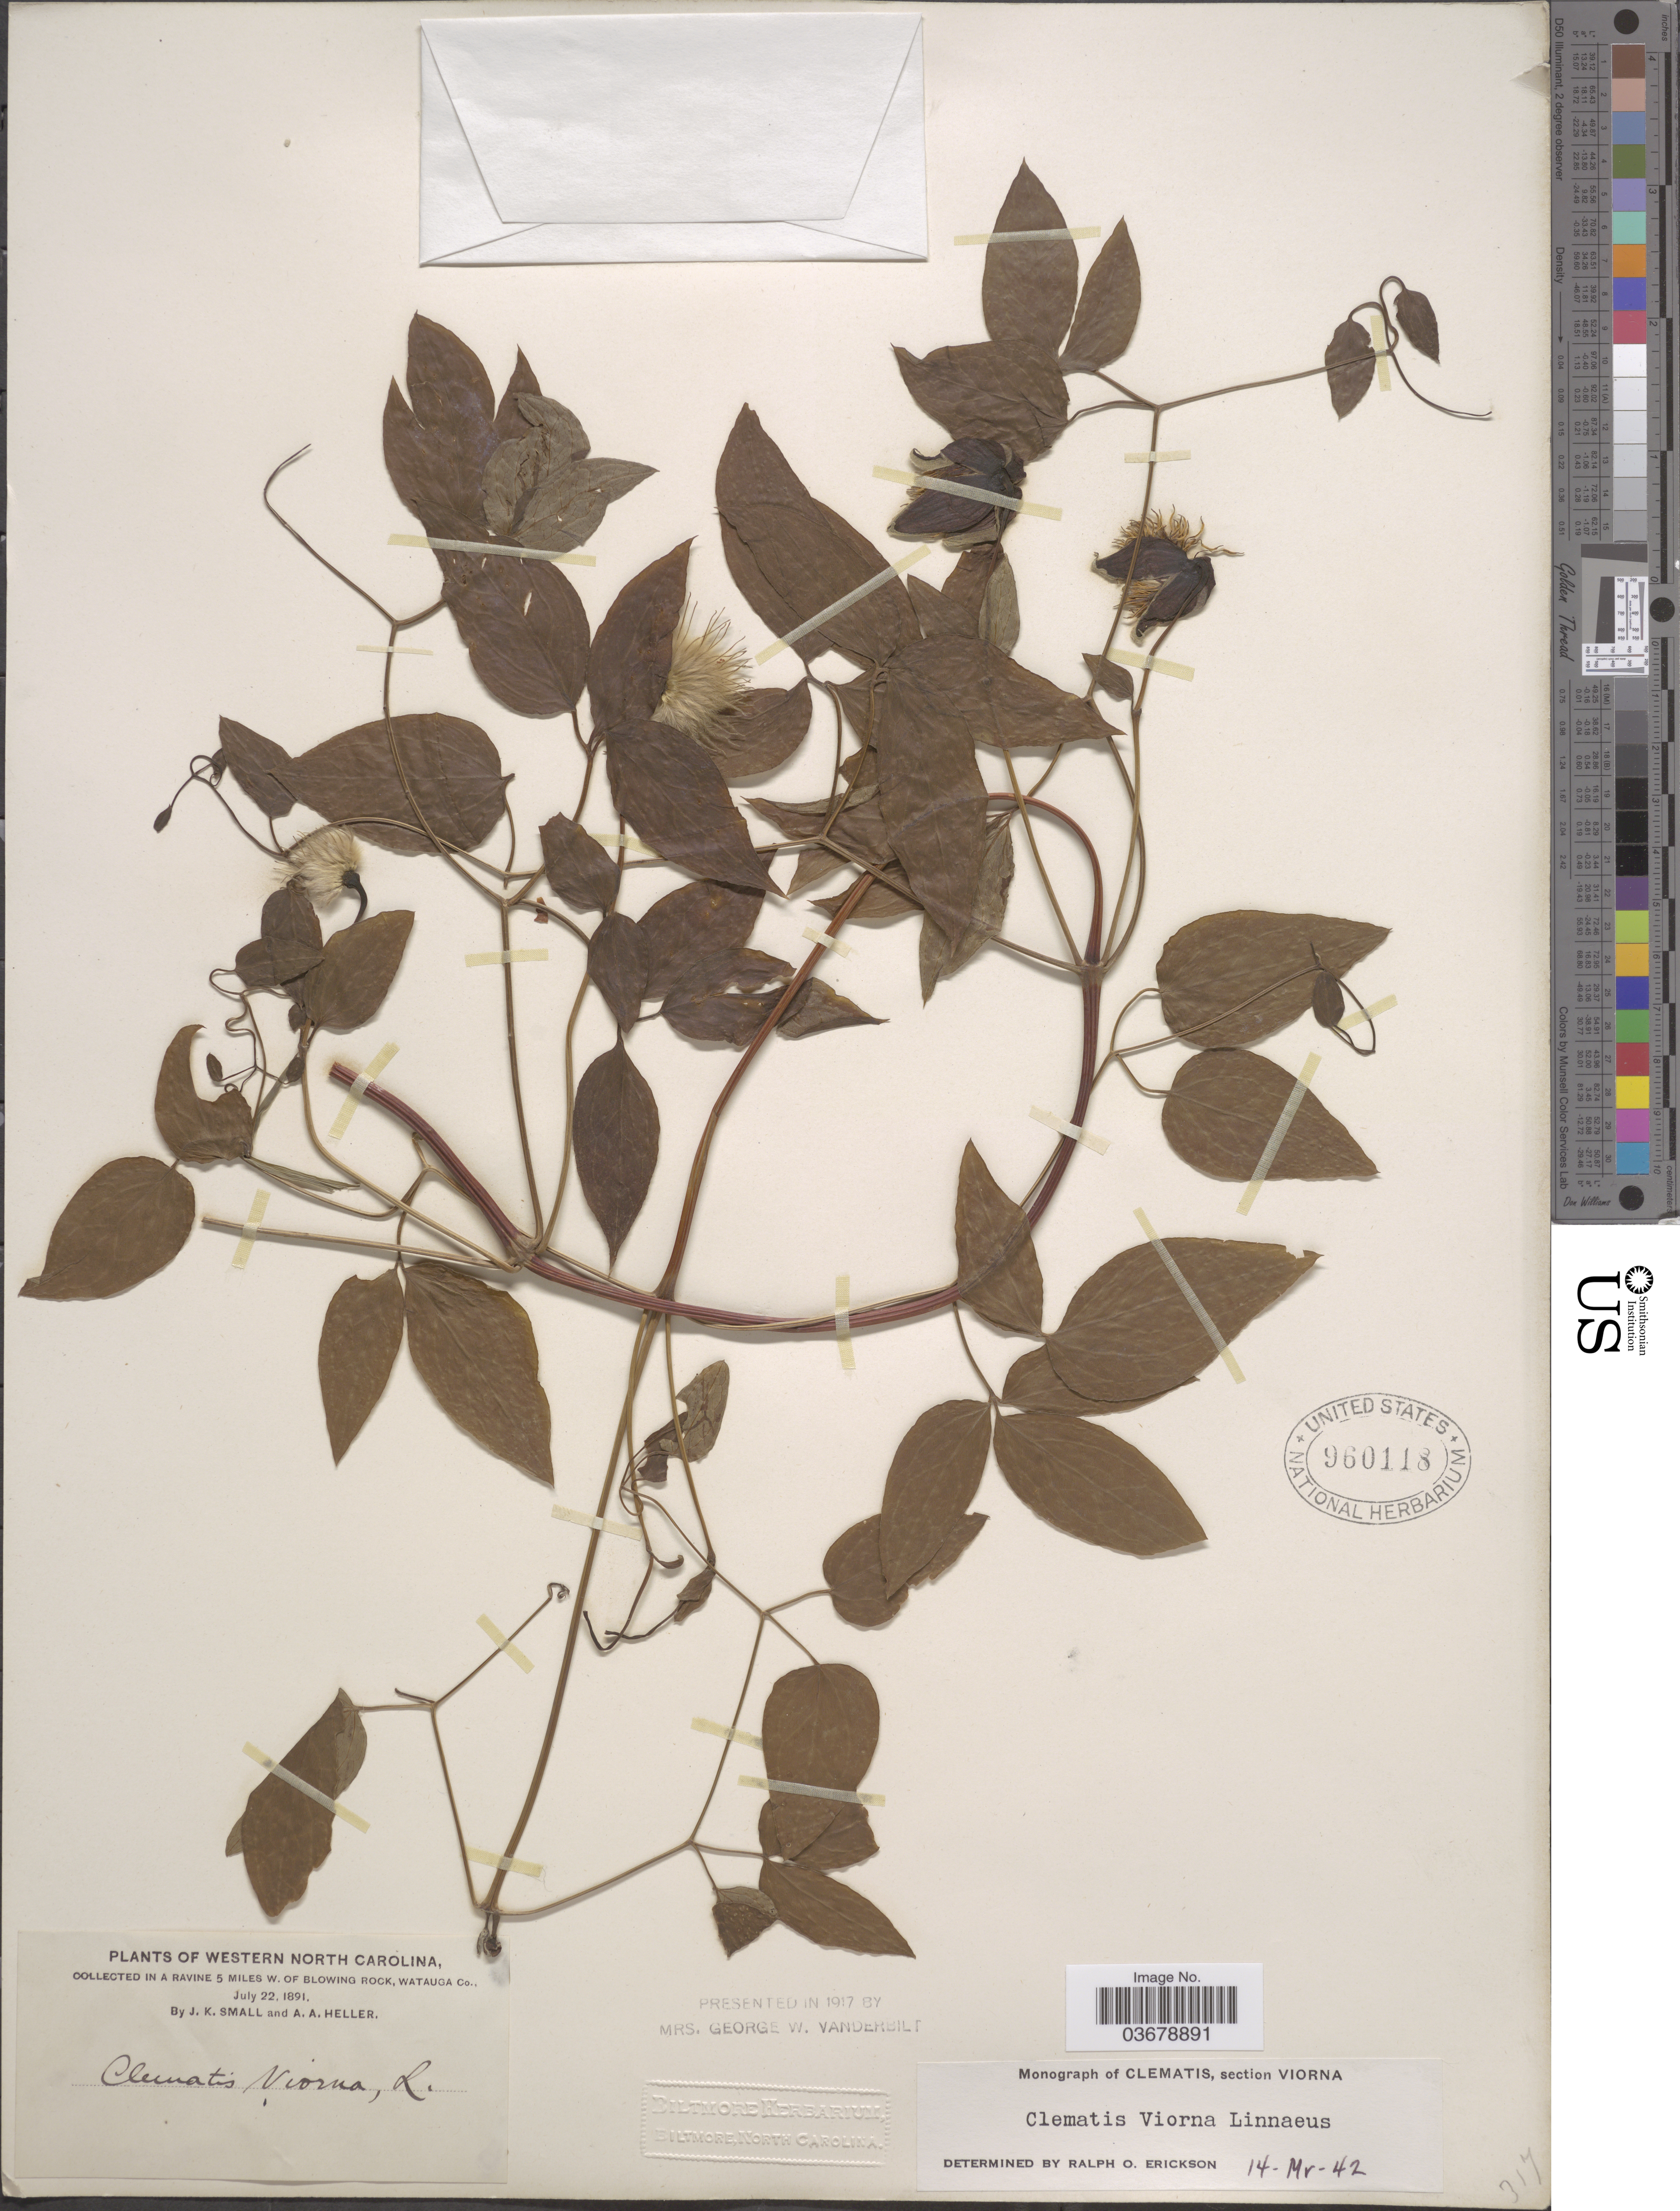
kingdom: Plantae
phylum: Tracheophyta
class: Magnoliopsida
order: Ranunculales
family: Ranunculaceae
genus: Clematis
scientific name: Clematis viorna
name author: L.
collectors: J. K. Small & A. A. Heller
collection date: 1891-07-22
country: United States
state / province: North Carolina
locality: Western North Carolina. In a ravine 5 miles W. of Blowing Rock, Watauga Co.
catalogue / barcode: US 960118